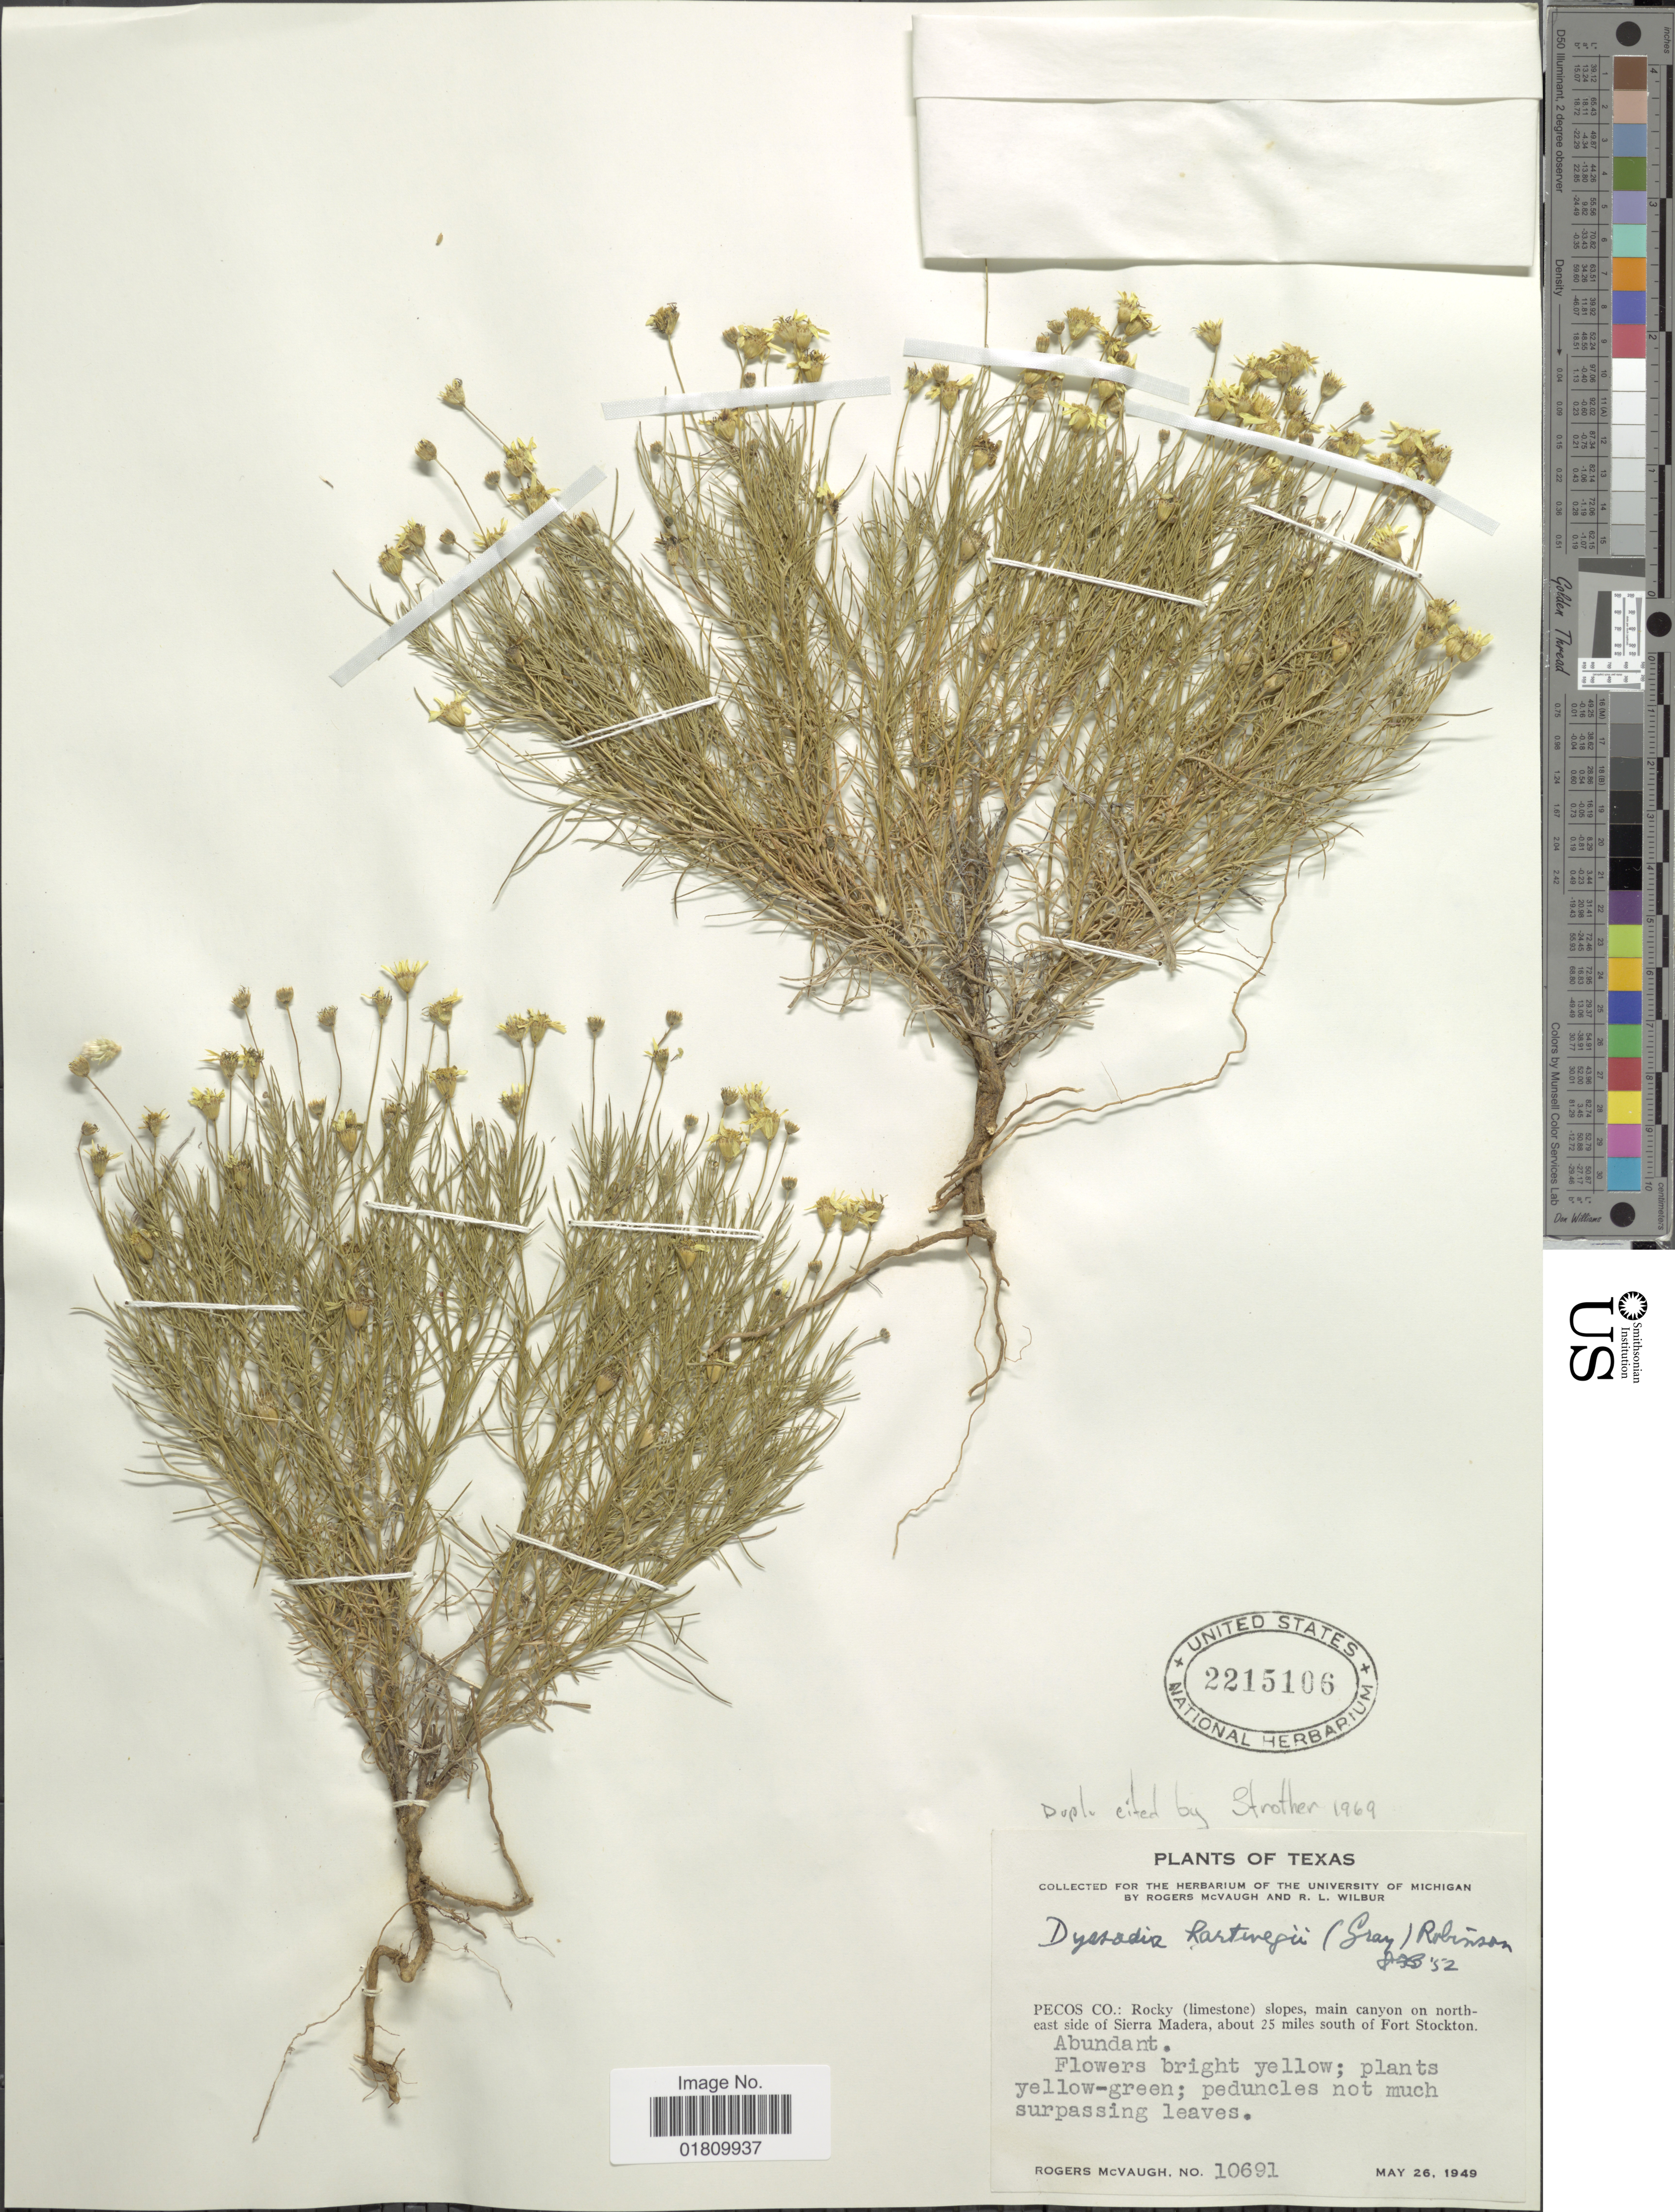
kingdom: Plantae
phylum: Tracheophyta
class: Magnoliopsida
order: Asterales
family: Asteraceae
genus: Thymophylla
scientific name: Thymophylla pentachaeta var. hartwegii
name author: (A. Gray) Strother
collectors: R. McVaugh & R. L. Wilbur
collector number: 10691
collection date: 1949-05-26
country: United States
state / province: Texas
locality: Pecos Co.: Rocky (limestone) slopes, main canyon on north-east side of Sierra Madera, abotu 25 miles south of Fort Stockton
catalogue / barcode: US 2215106